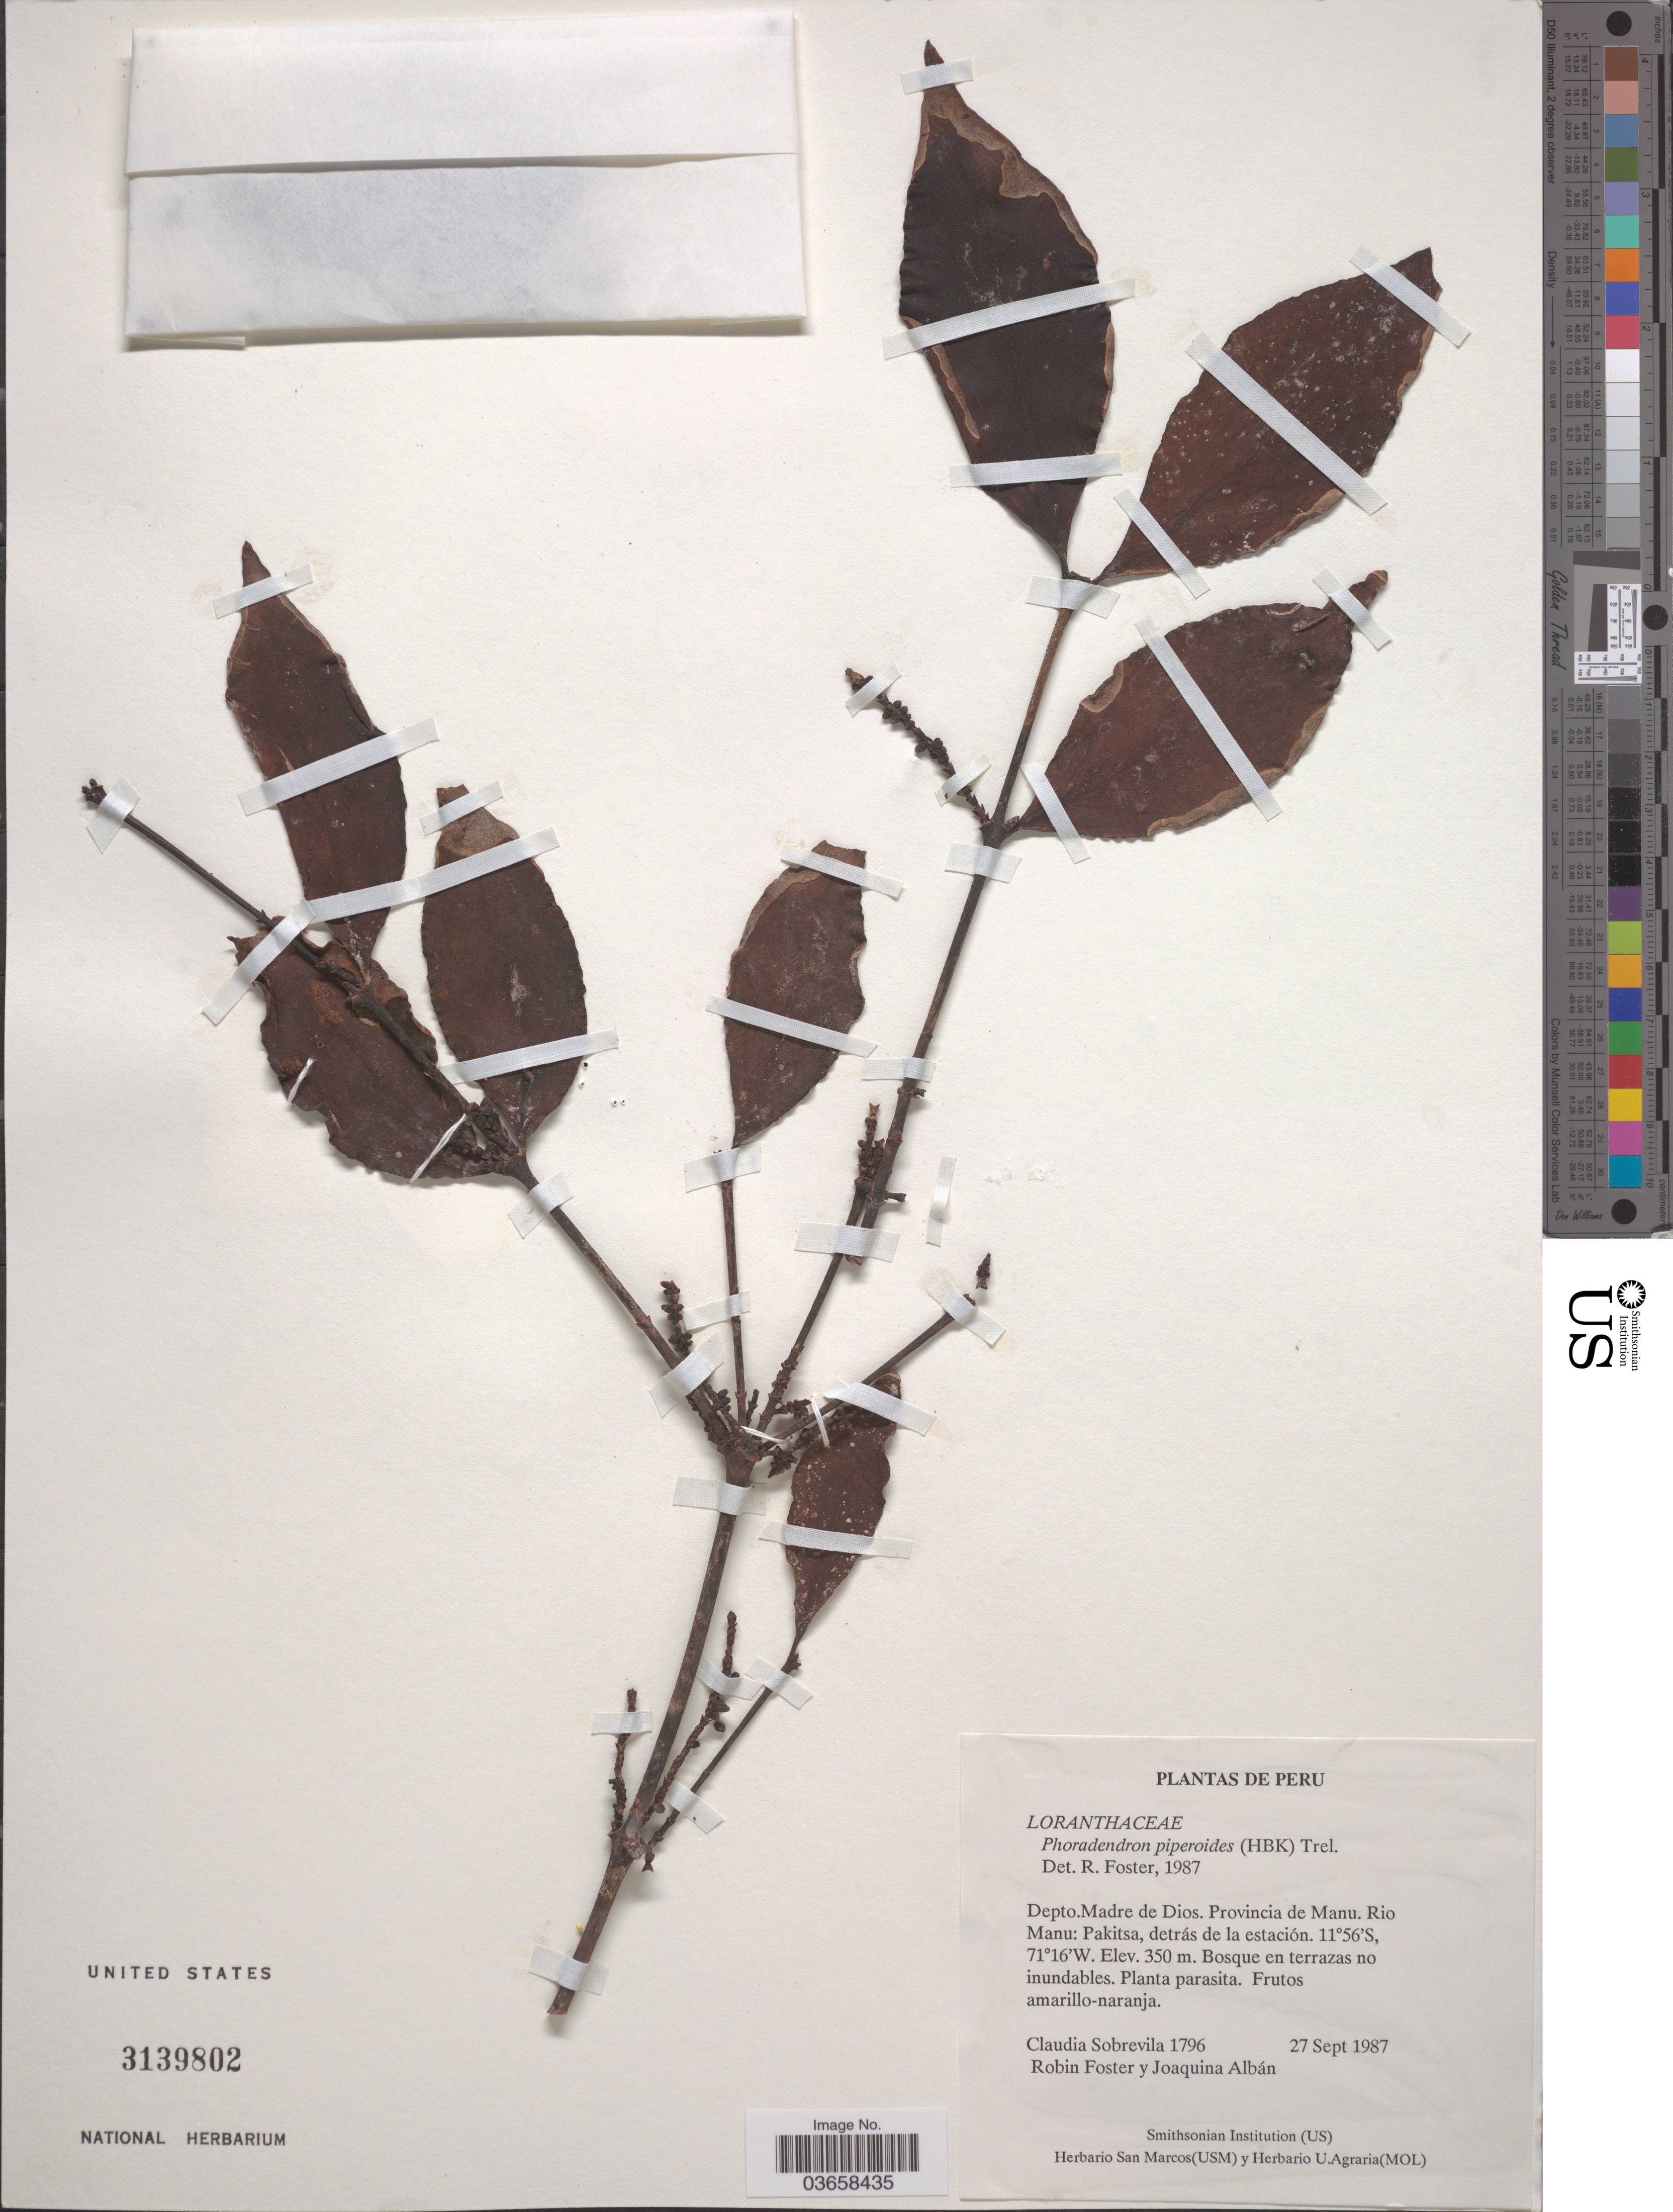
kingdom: Plantae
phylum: Tracheophyta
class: Magnoliopsida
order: Santalales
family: Viscaceae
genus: Phoradendron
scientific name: Phoradendron piperoides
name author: (Kunth) Trel.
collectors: C. Sobrevila, R. B. Foster & J. Alban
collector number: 1796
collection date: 1987-09-27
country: Peru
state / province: Madre de Dios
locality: Depto. Madre de Dios. Provincia de Manu. Rio Manu: Pakitsa, detrás de la estación.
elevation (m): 350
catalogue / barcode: US 3139802